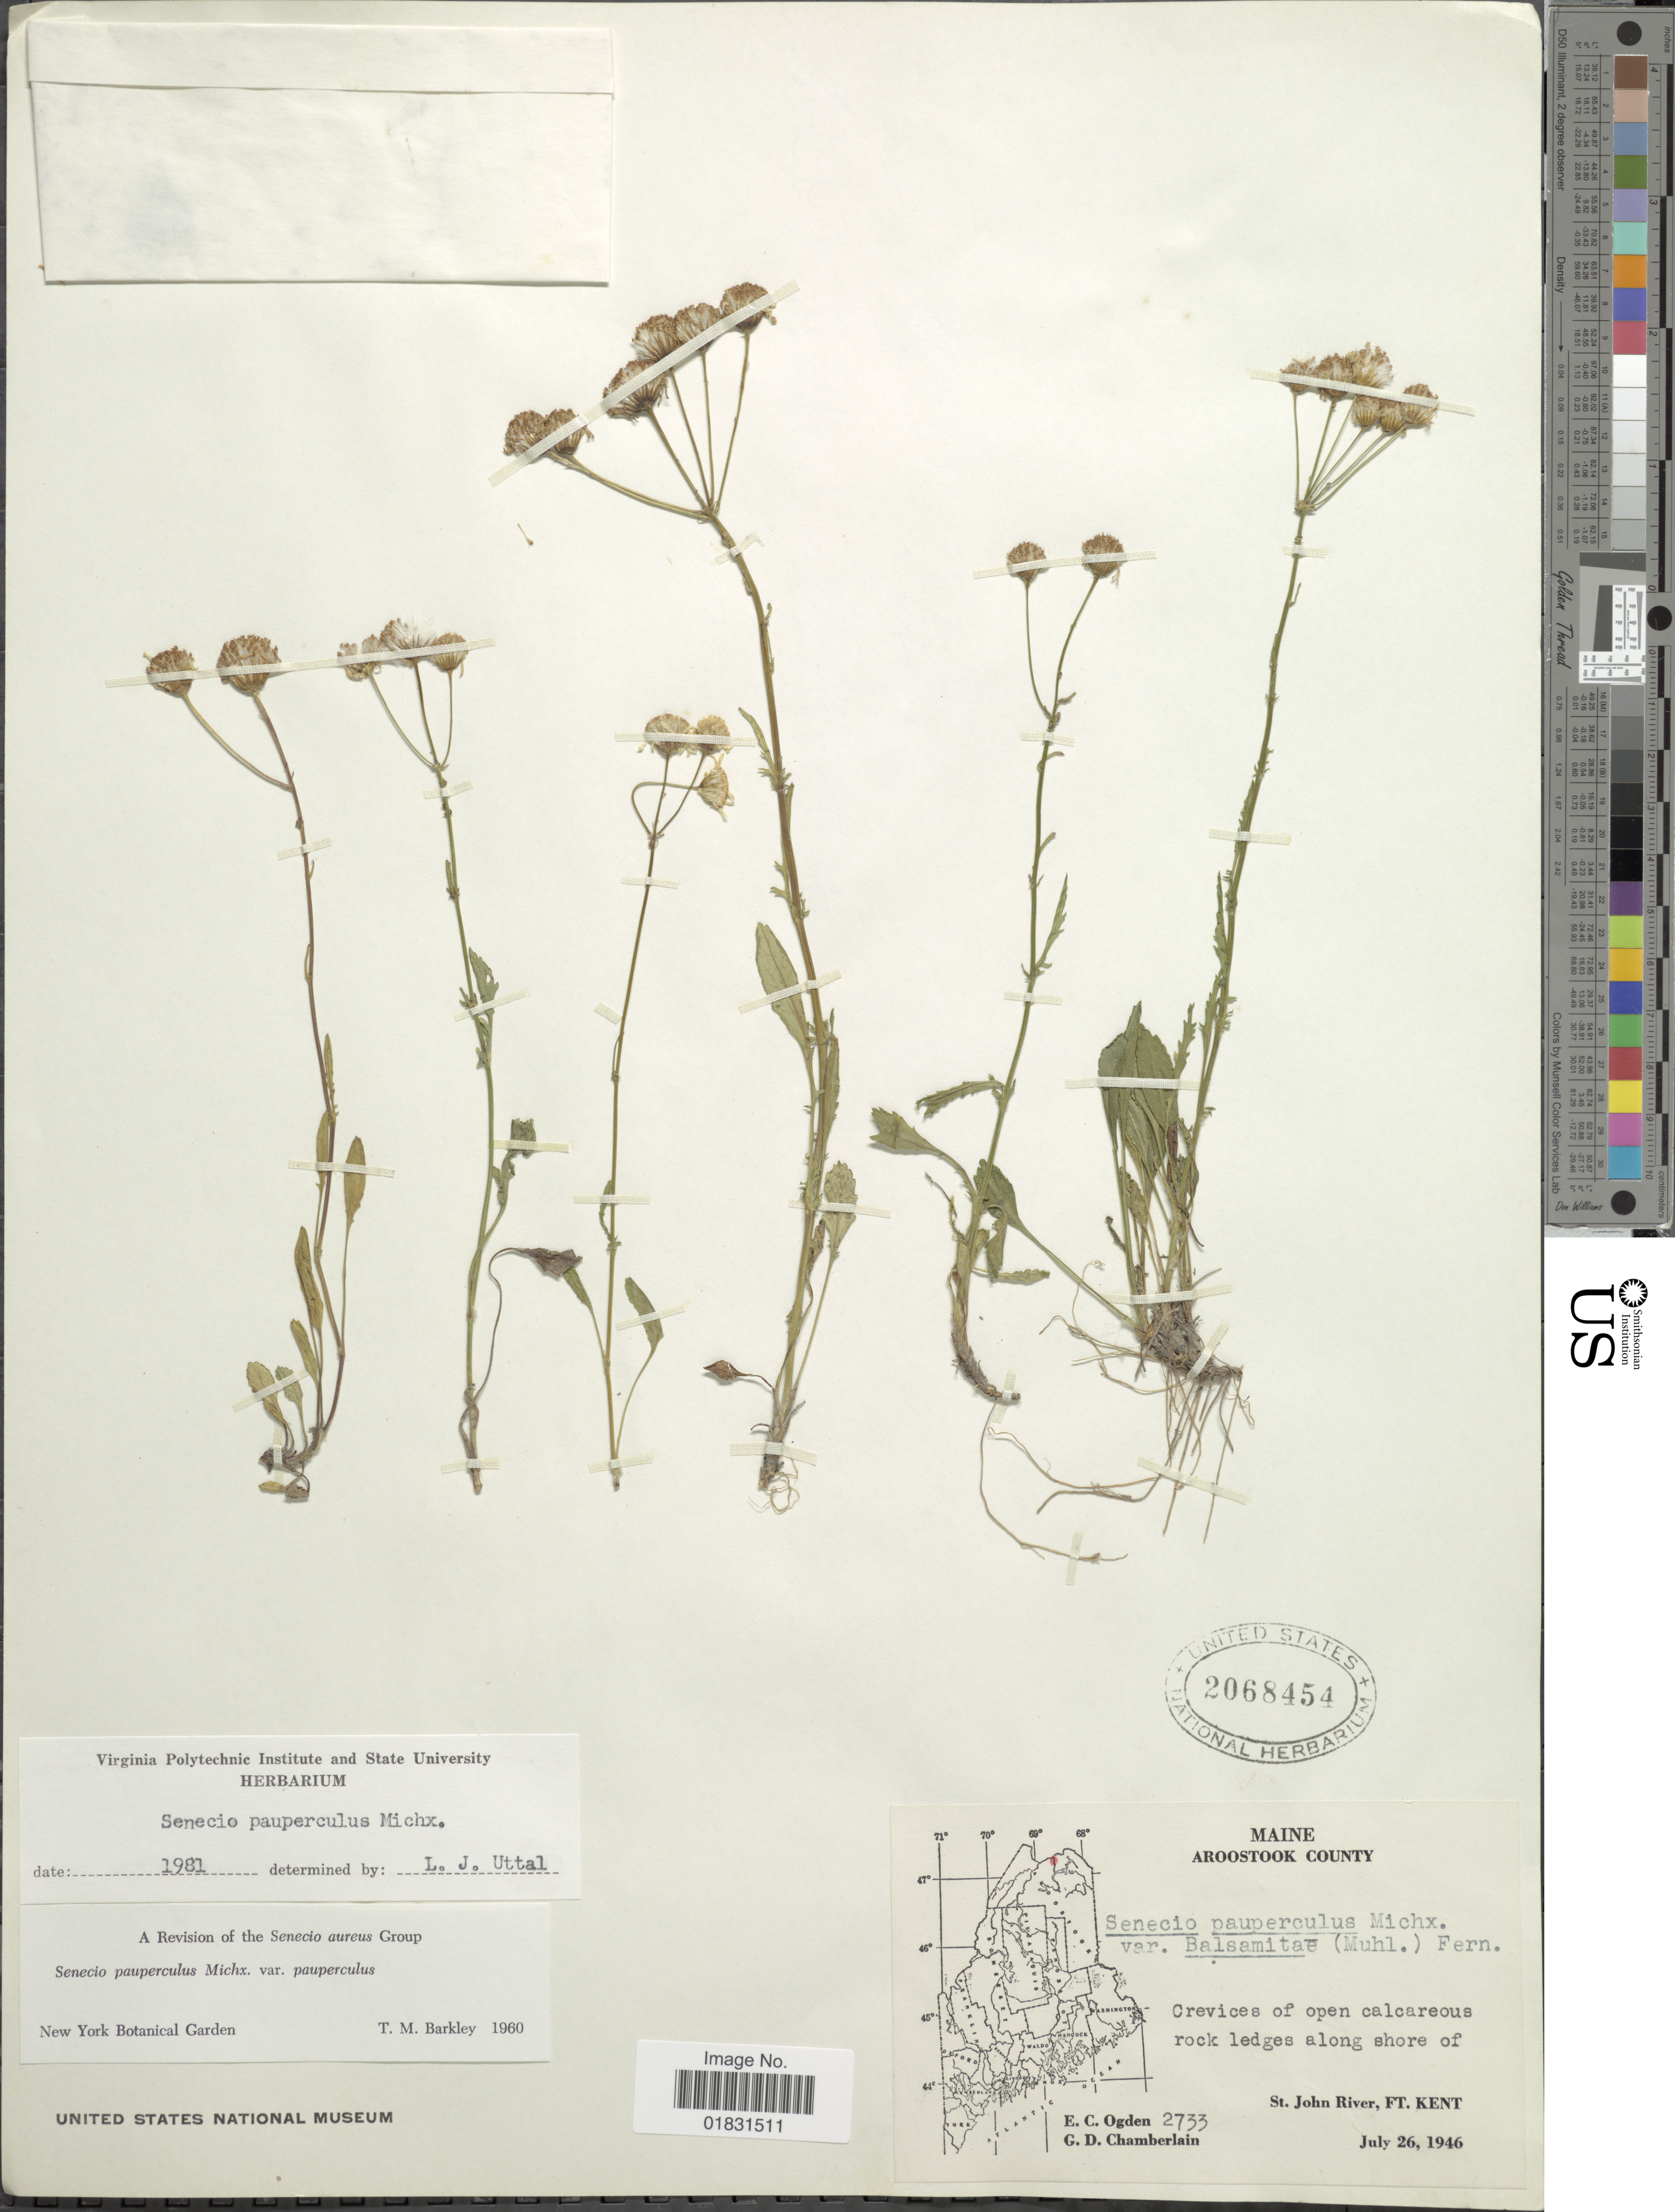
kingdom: Plantae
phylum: Tracheophyta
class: Magnoliopsida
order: Asterales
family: Asteraceae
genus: Packera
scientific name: Packera paupercula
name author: (Michx.) Á. Löve & D. Löve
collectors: E. Ogden & G. D. Chamberlain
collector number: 2733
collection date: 1946-07-26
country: United States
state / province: Maine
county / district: Aroostook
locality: Crevices of open calcareous rock ledges along shore of St. John River, Ft Kent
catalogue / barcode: US 2068454